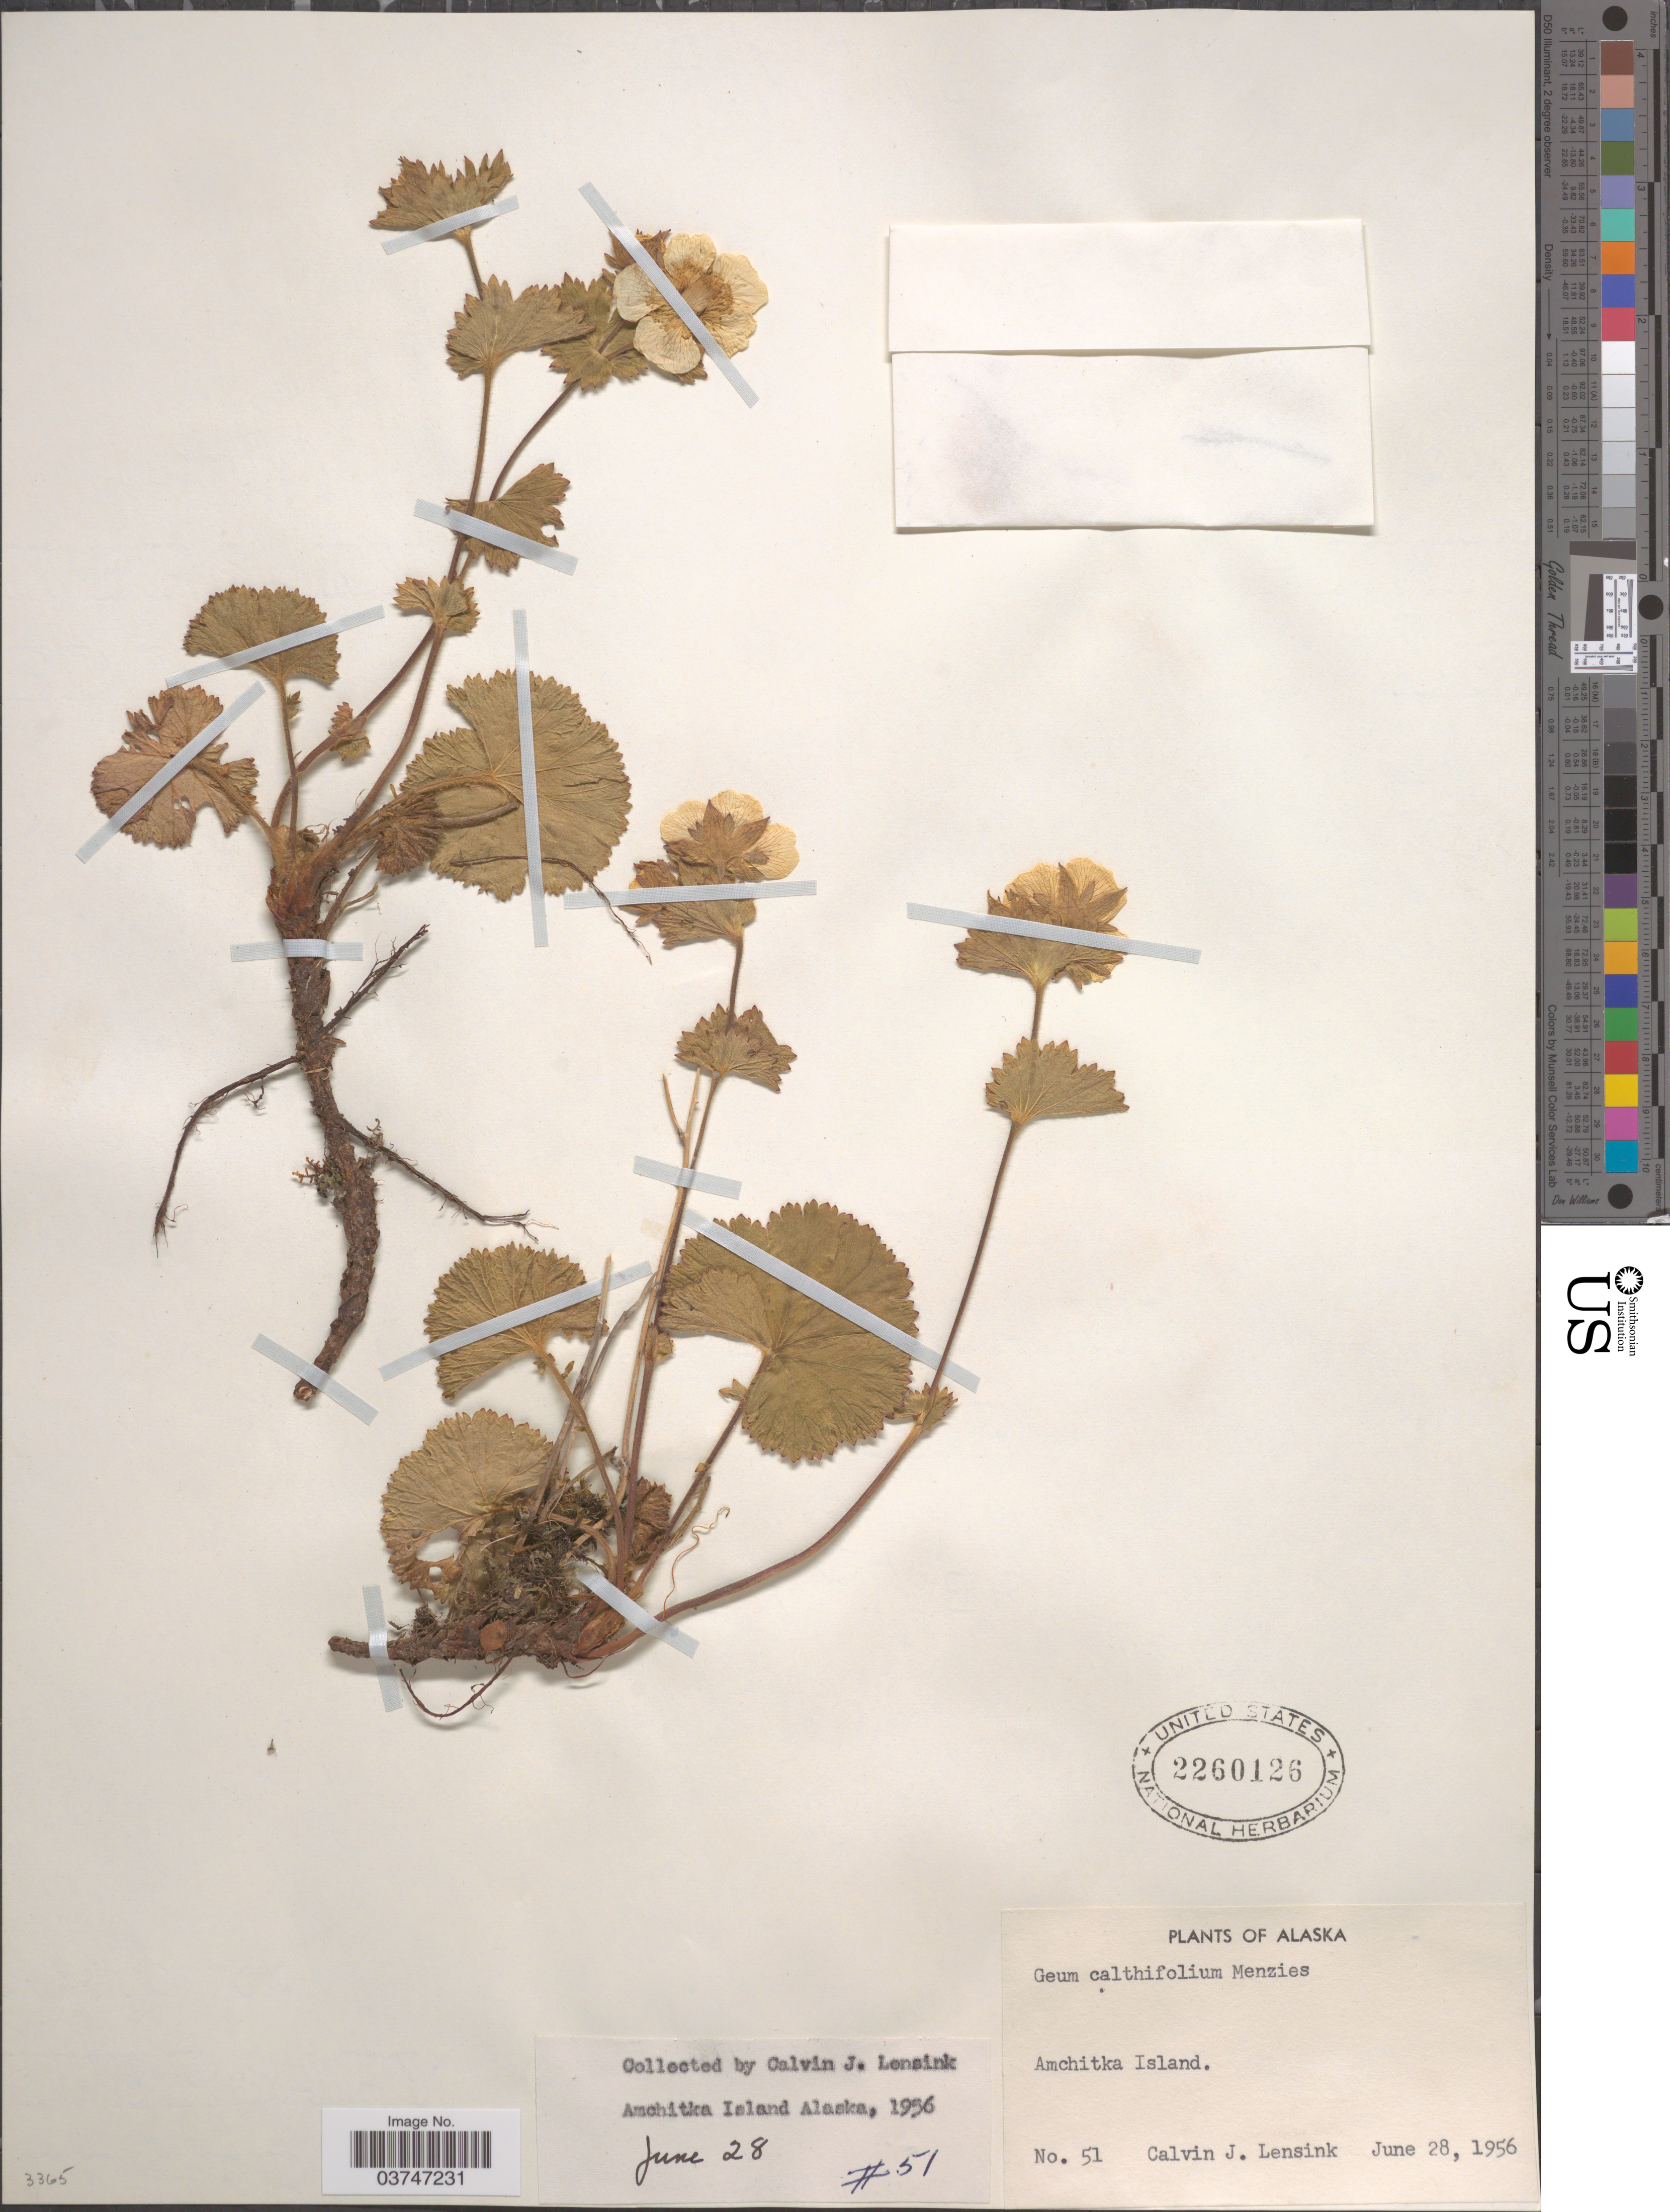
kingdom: Plantae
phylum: Tracheophyta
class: Magnoliopsida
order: Rosales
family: Rosaceae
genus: Geum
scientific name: Geum calthifolium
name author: Menzies ex Sm.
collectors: C. Lensink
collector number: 51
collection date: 1956-06-28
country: United States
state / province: Alaska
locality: Amchitka Island.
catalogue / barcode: US 2260126